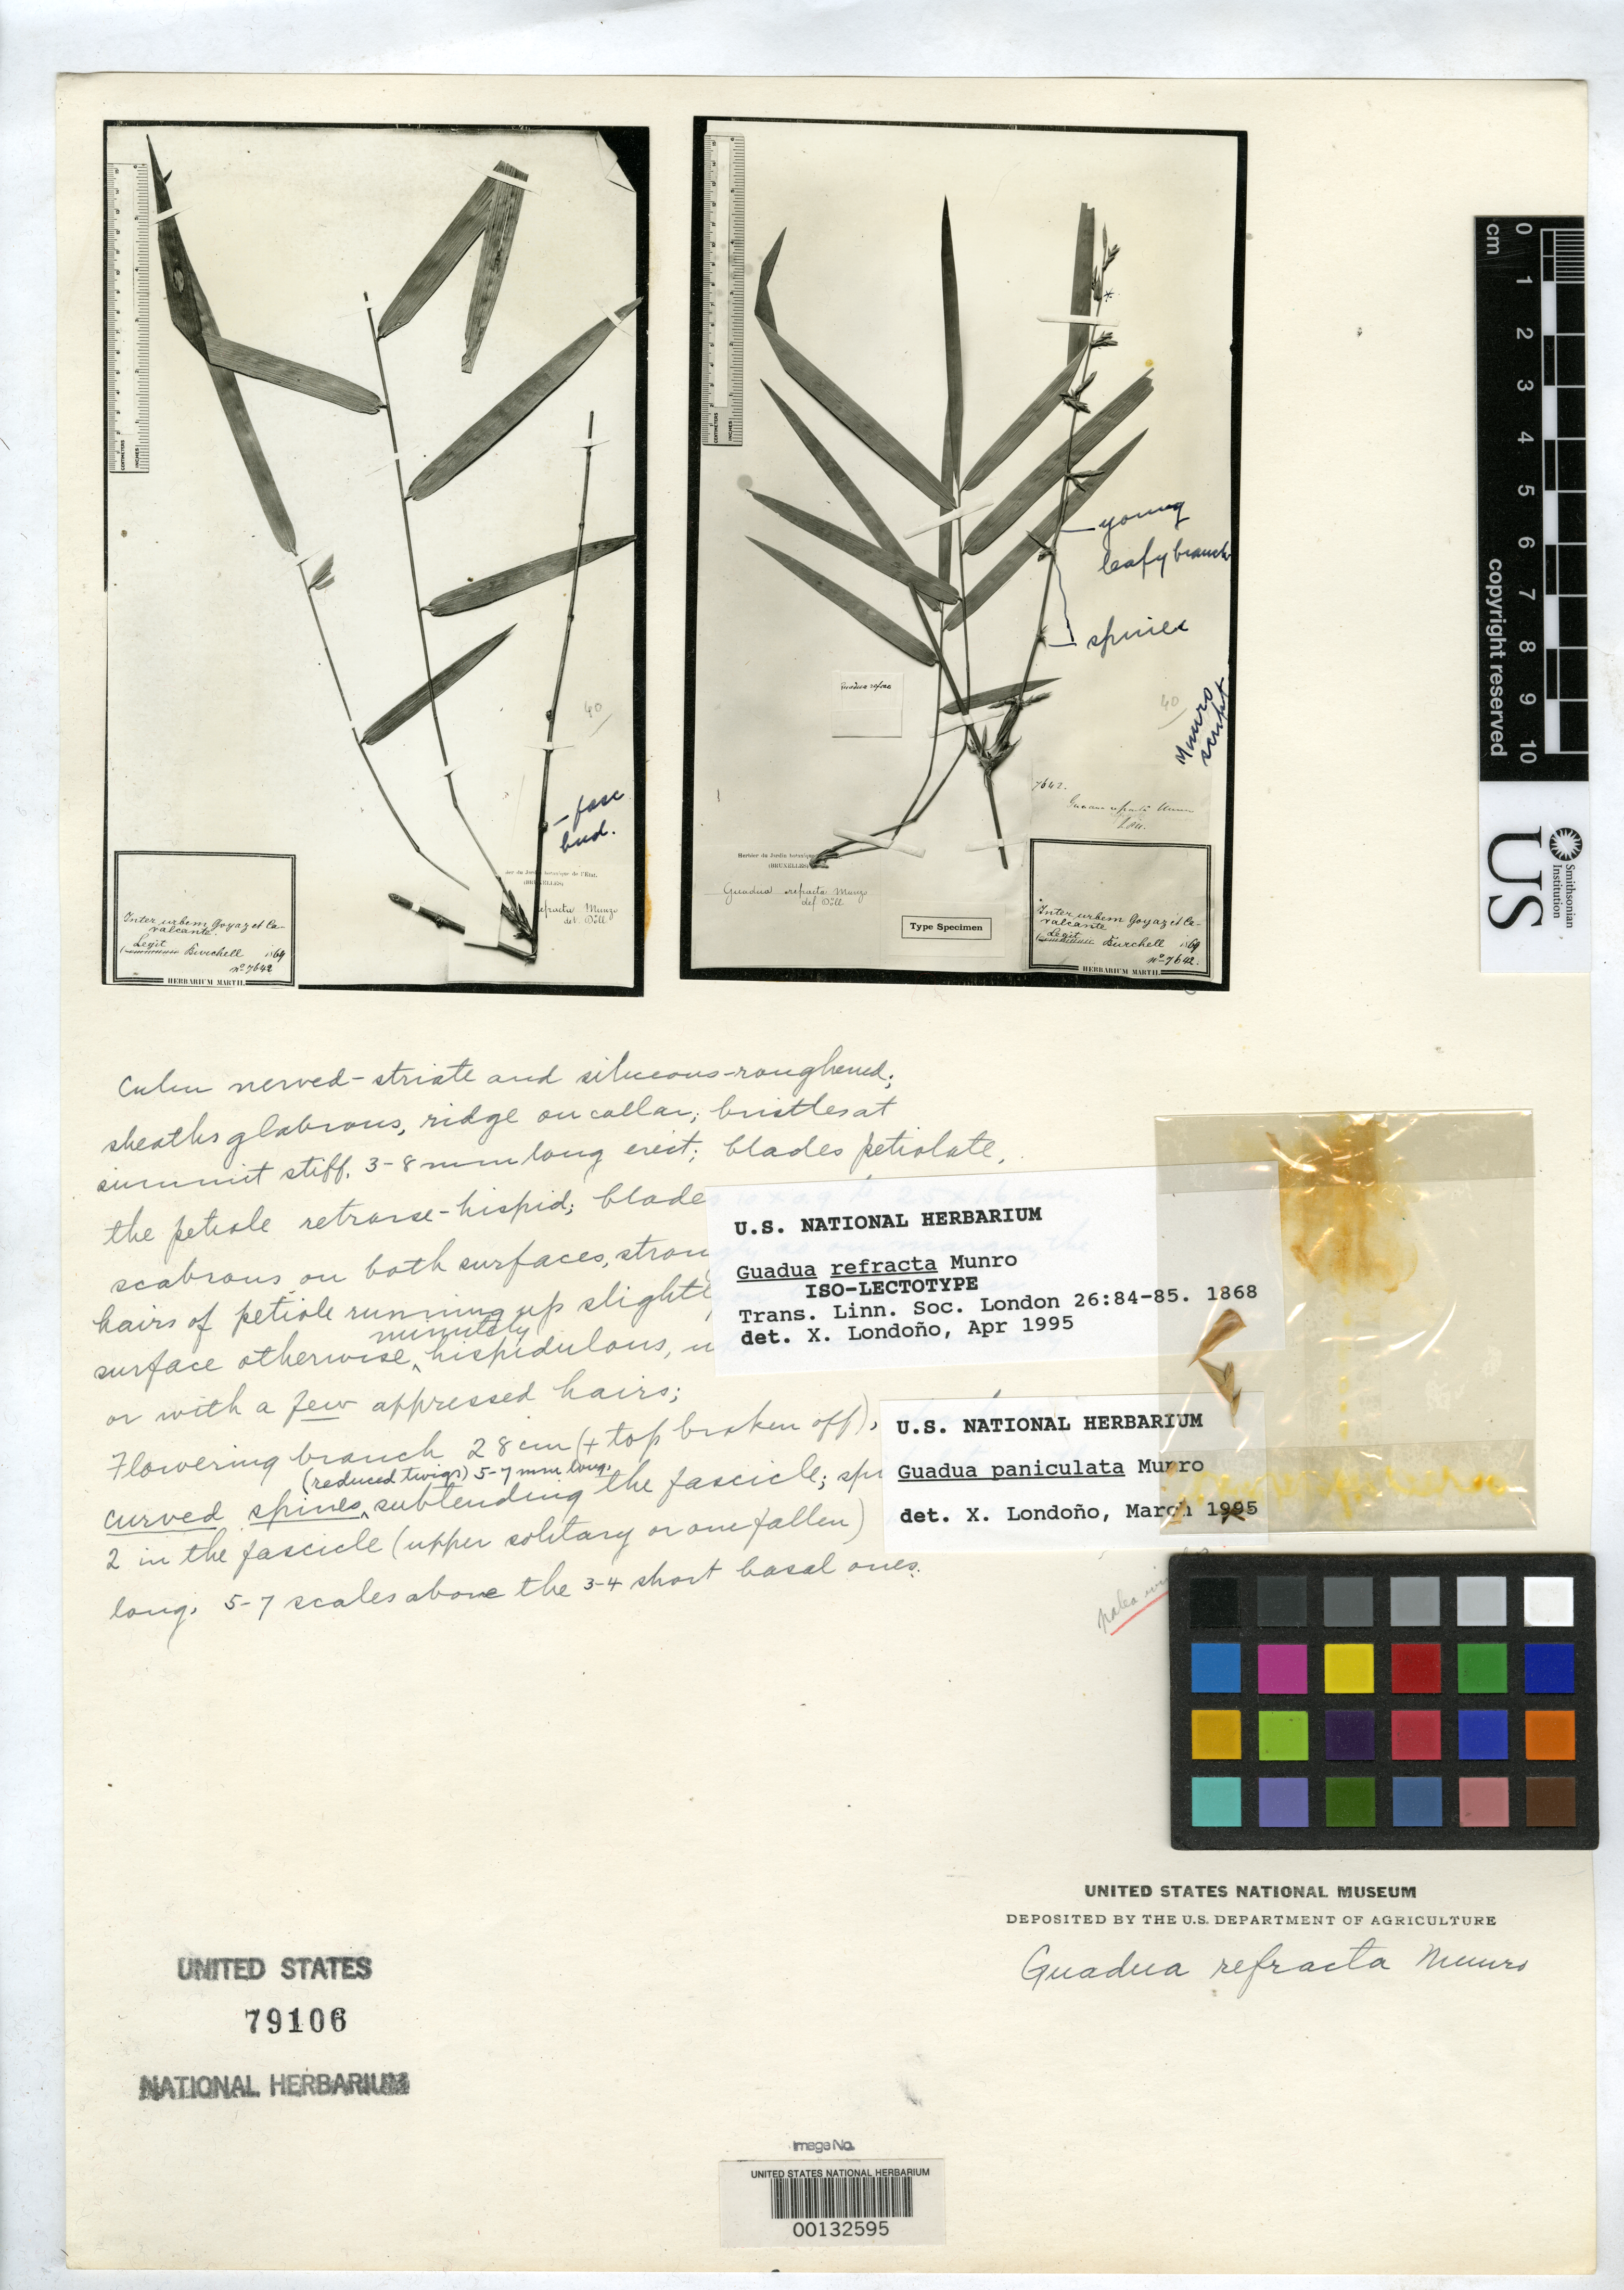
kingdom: Plantae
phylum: Tracheophyta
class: Liliopsida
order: Poales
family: Poaceae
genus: Guadua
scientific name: Guadua refracta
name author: Munro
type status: Type Material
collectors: W. J. Burchell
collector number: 7642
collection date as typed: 1867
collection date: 1867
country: Brazil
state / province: Goiás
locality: Inter Porto Imperial et Lunie, ad flum Tocantins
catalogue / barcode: US 79106